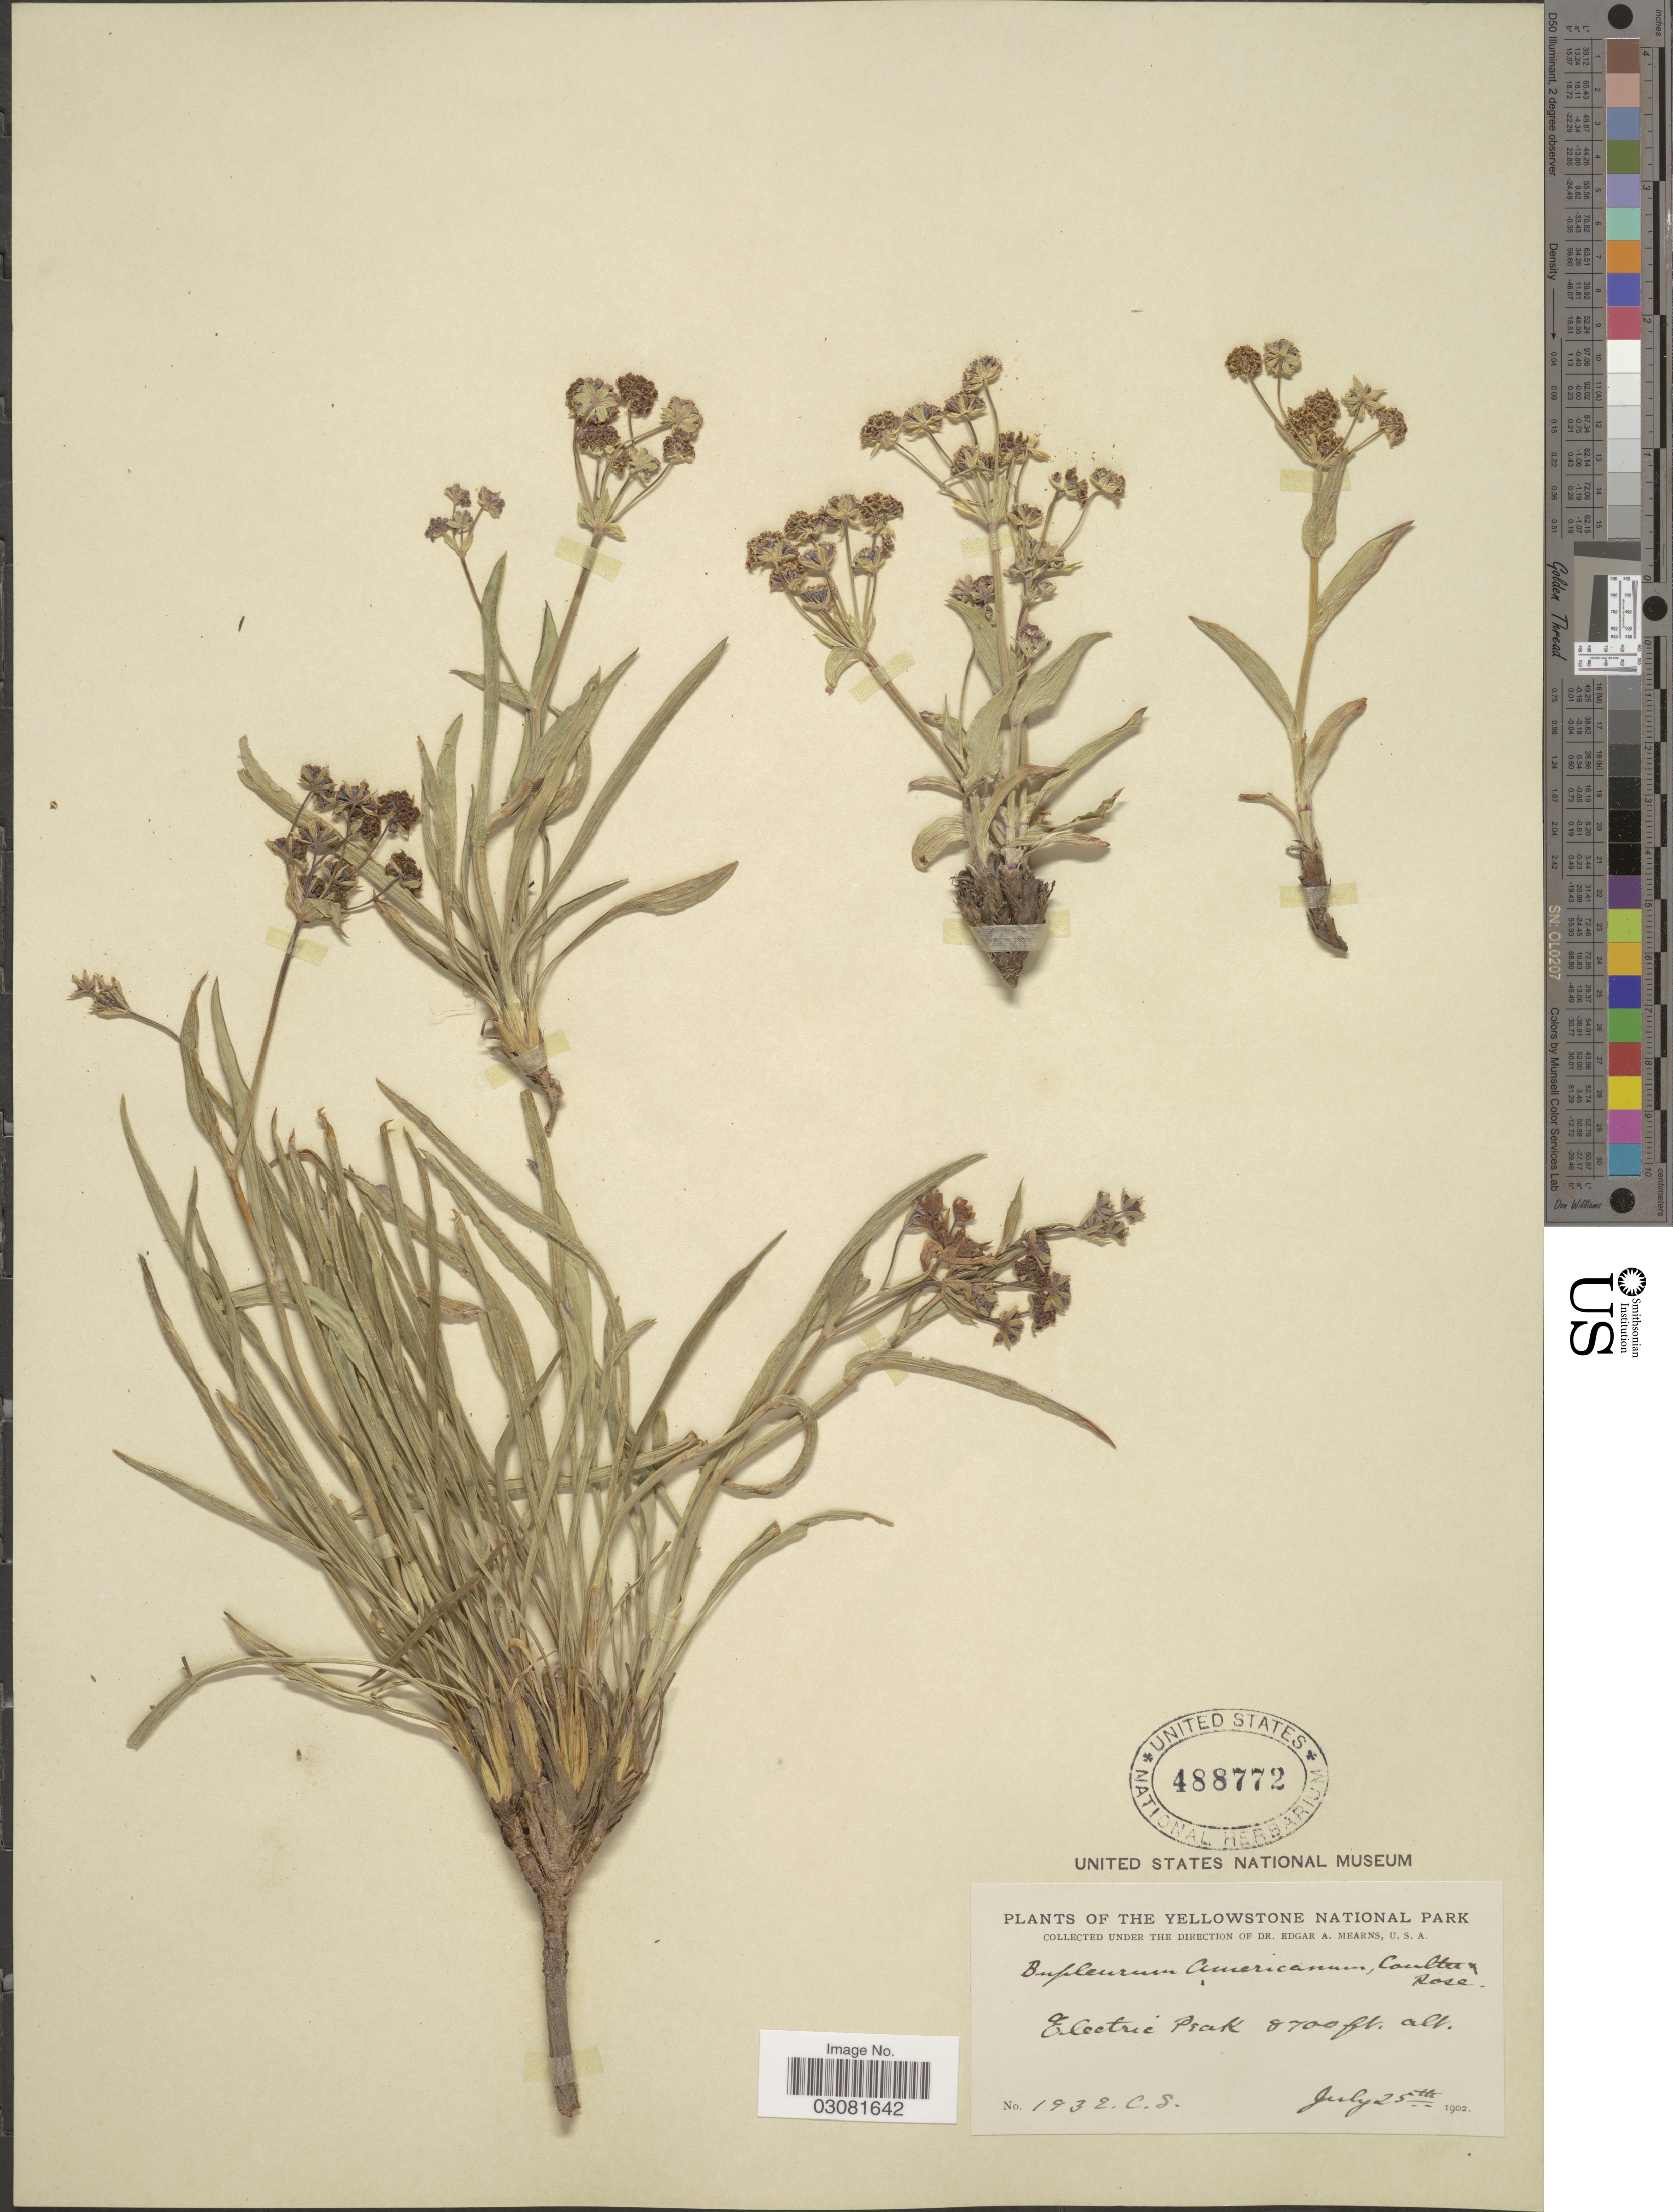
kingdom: Plantae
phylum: Tracheophyta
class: Magnoliopsida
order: Apiales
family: Apiaceae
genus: Bupleurum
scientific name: Bupleurum americanum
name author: J.M. Coult. & Rose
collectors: E. C. Smith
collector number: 193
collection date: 1902-07-25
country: United States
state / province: Montana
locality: The Yellowstone National Park, Electric Park.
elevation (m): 2652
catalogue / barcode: US 488772